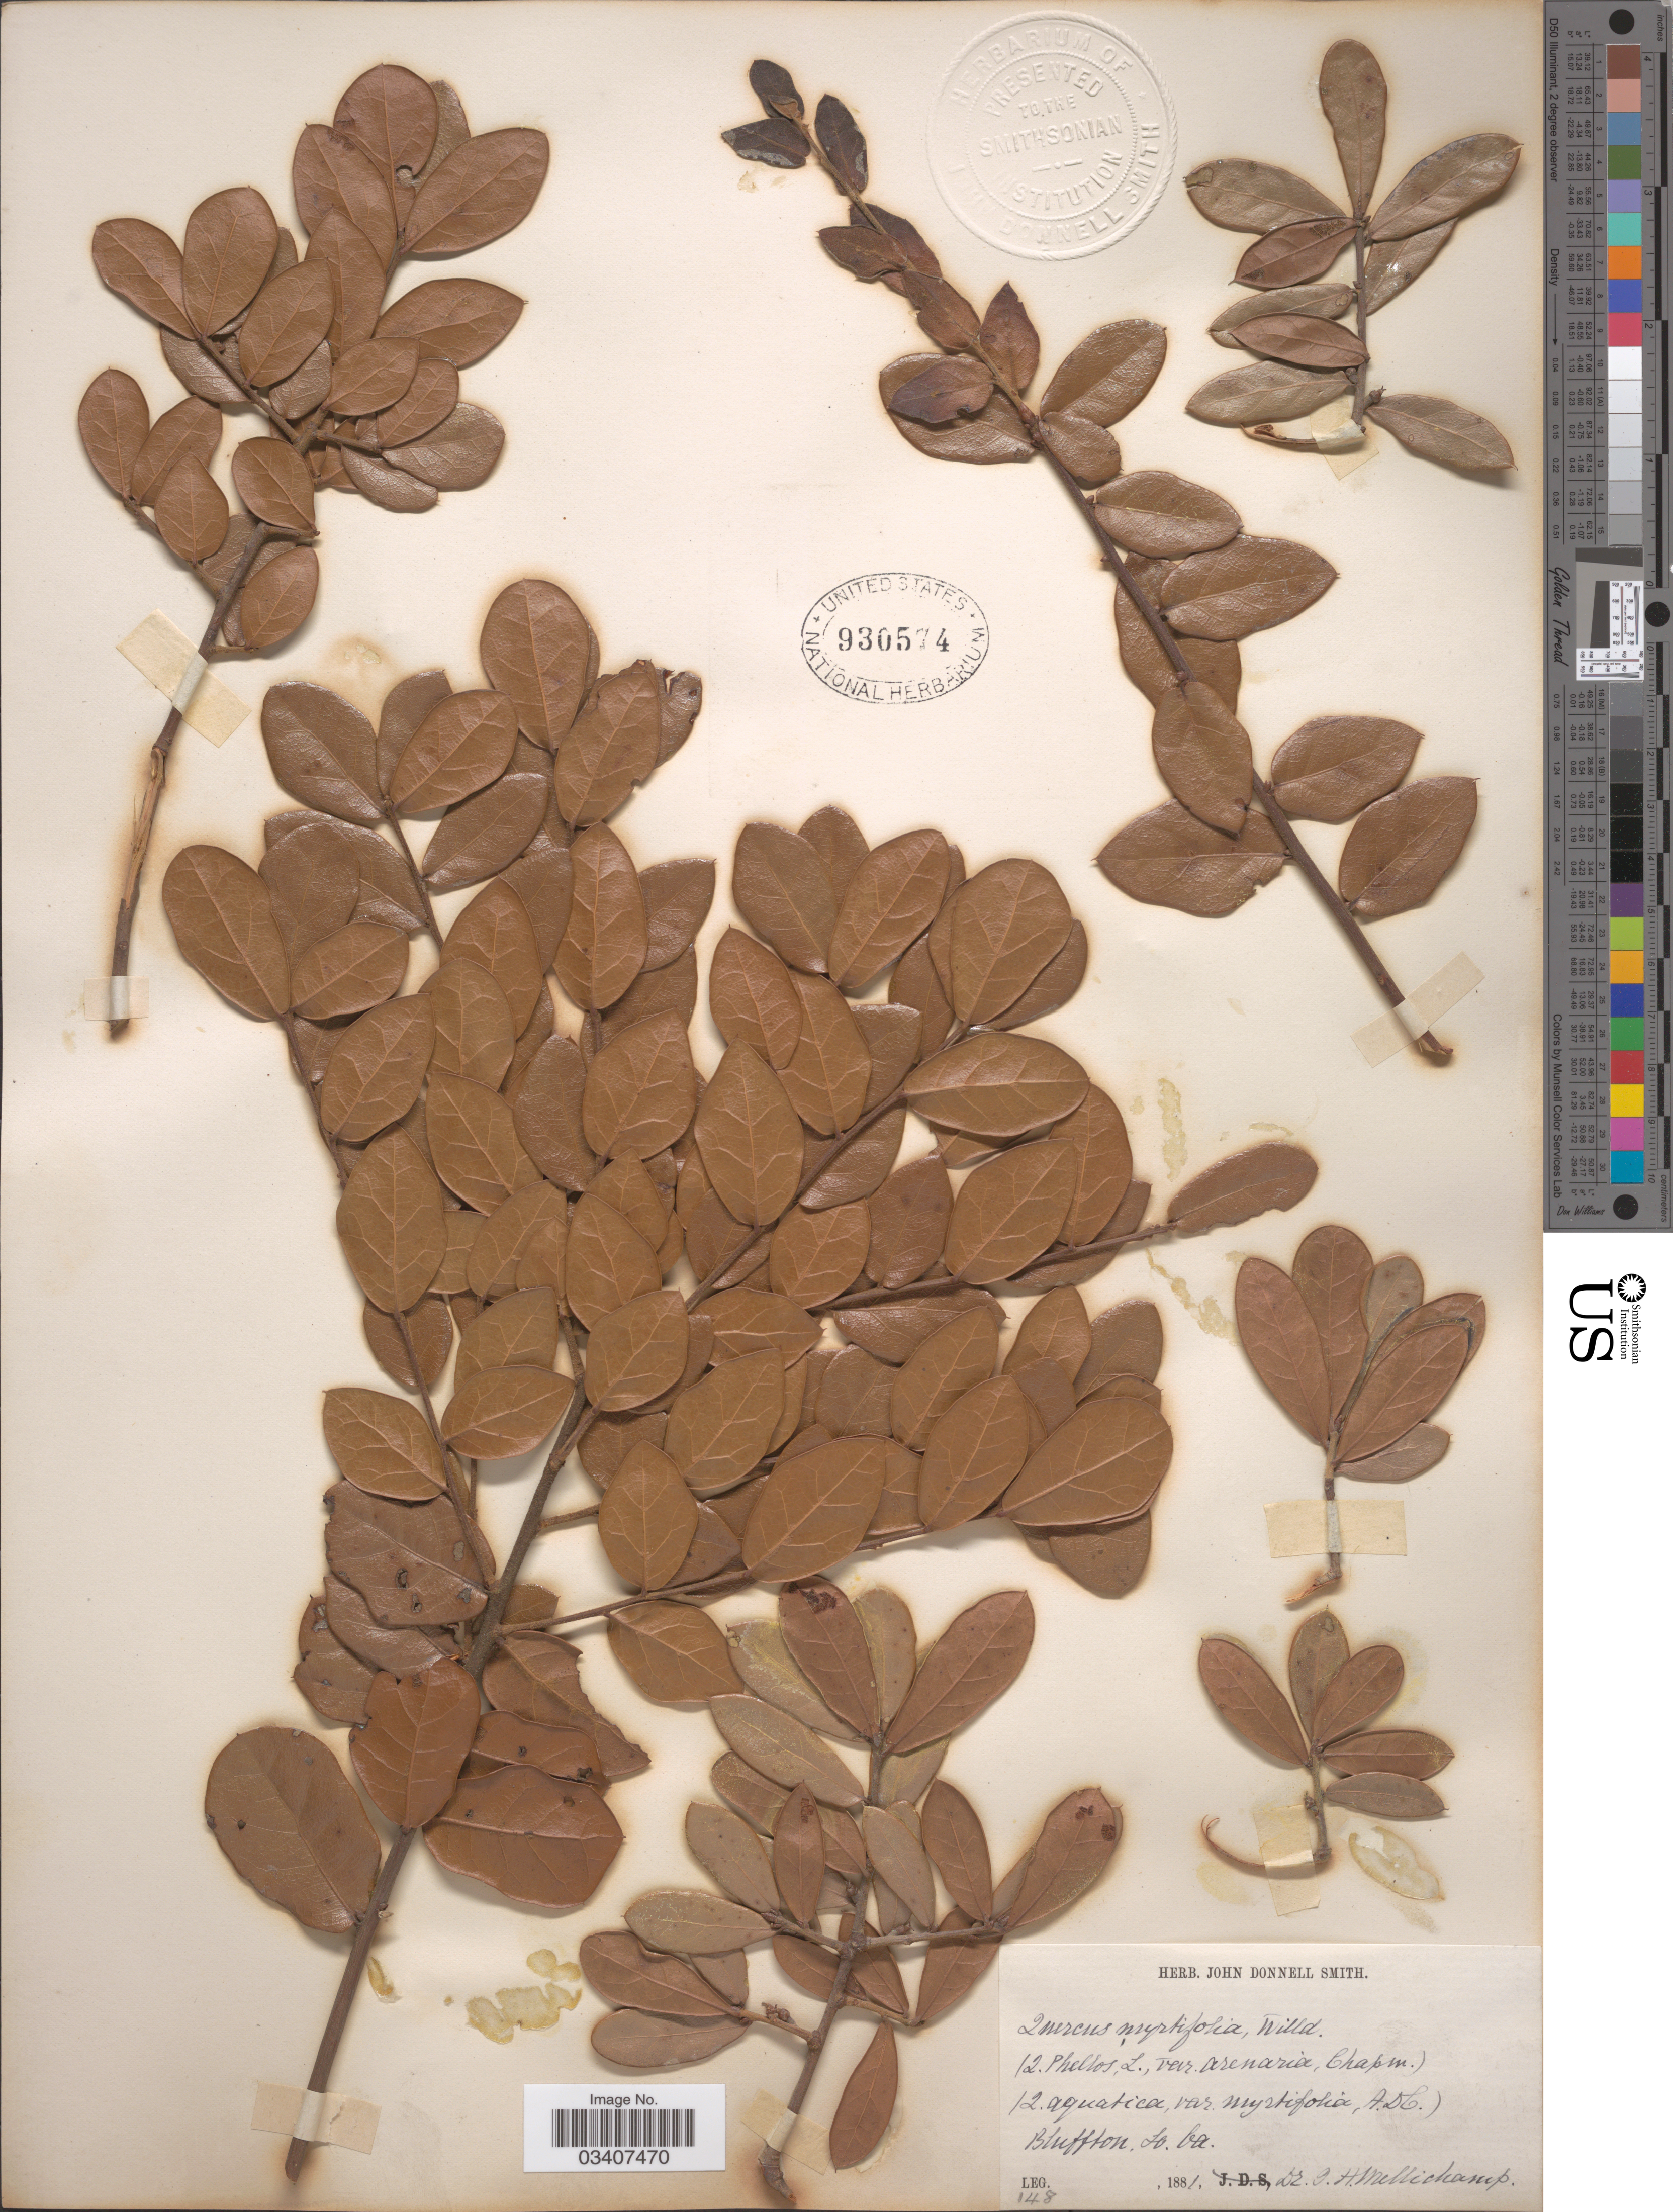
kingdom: Plantae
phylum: Tracheophyta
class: Magnoliopsida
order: Fagales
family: Fagaceae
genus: Quercus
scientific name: Quercus myrtifolia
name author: Willd.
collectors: J. H. Mellichamp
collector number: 148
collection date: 1881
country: United States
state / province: South Carolina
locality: Bluffton.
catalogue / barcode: US 930574